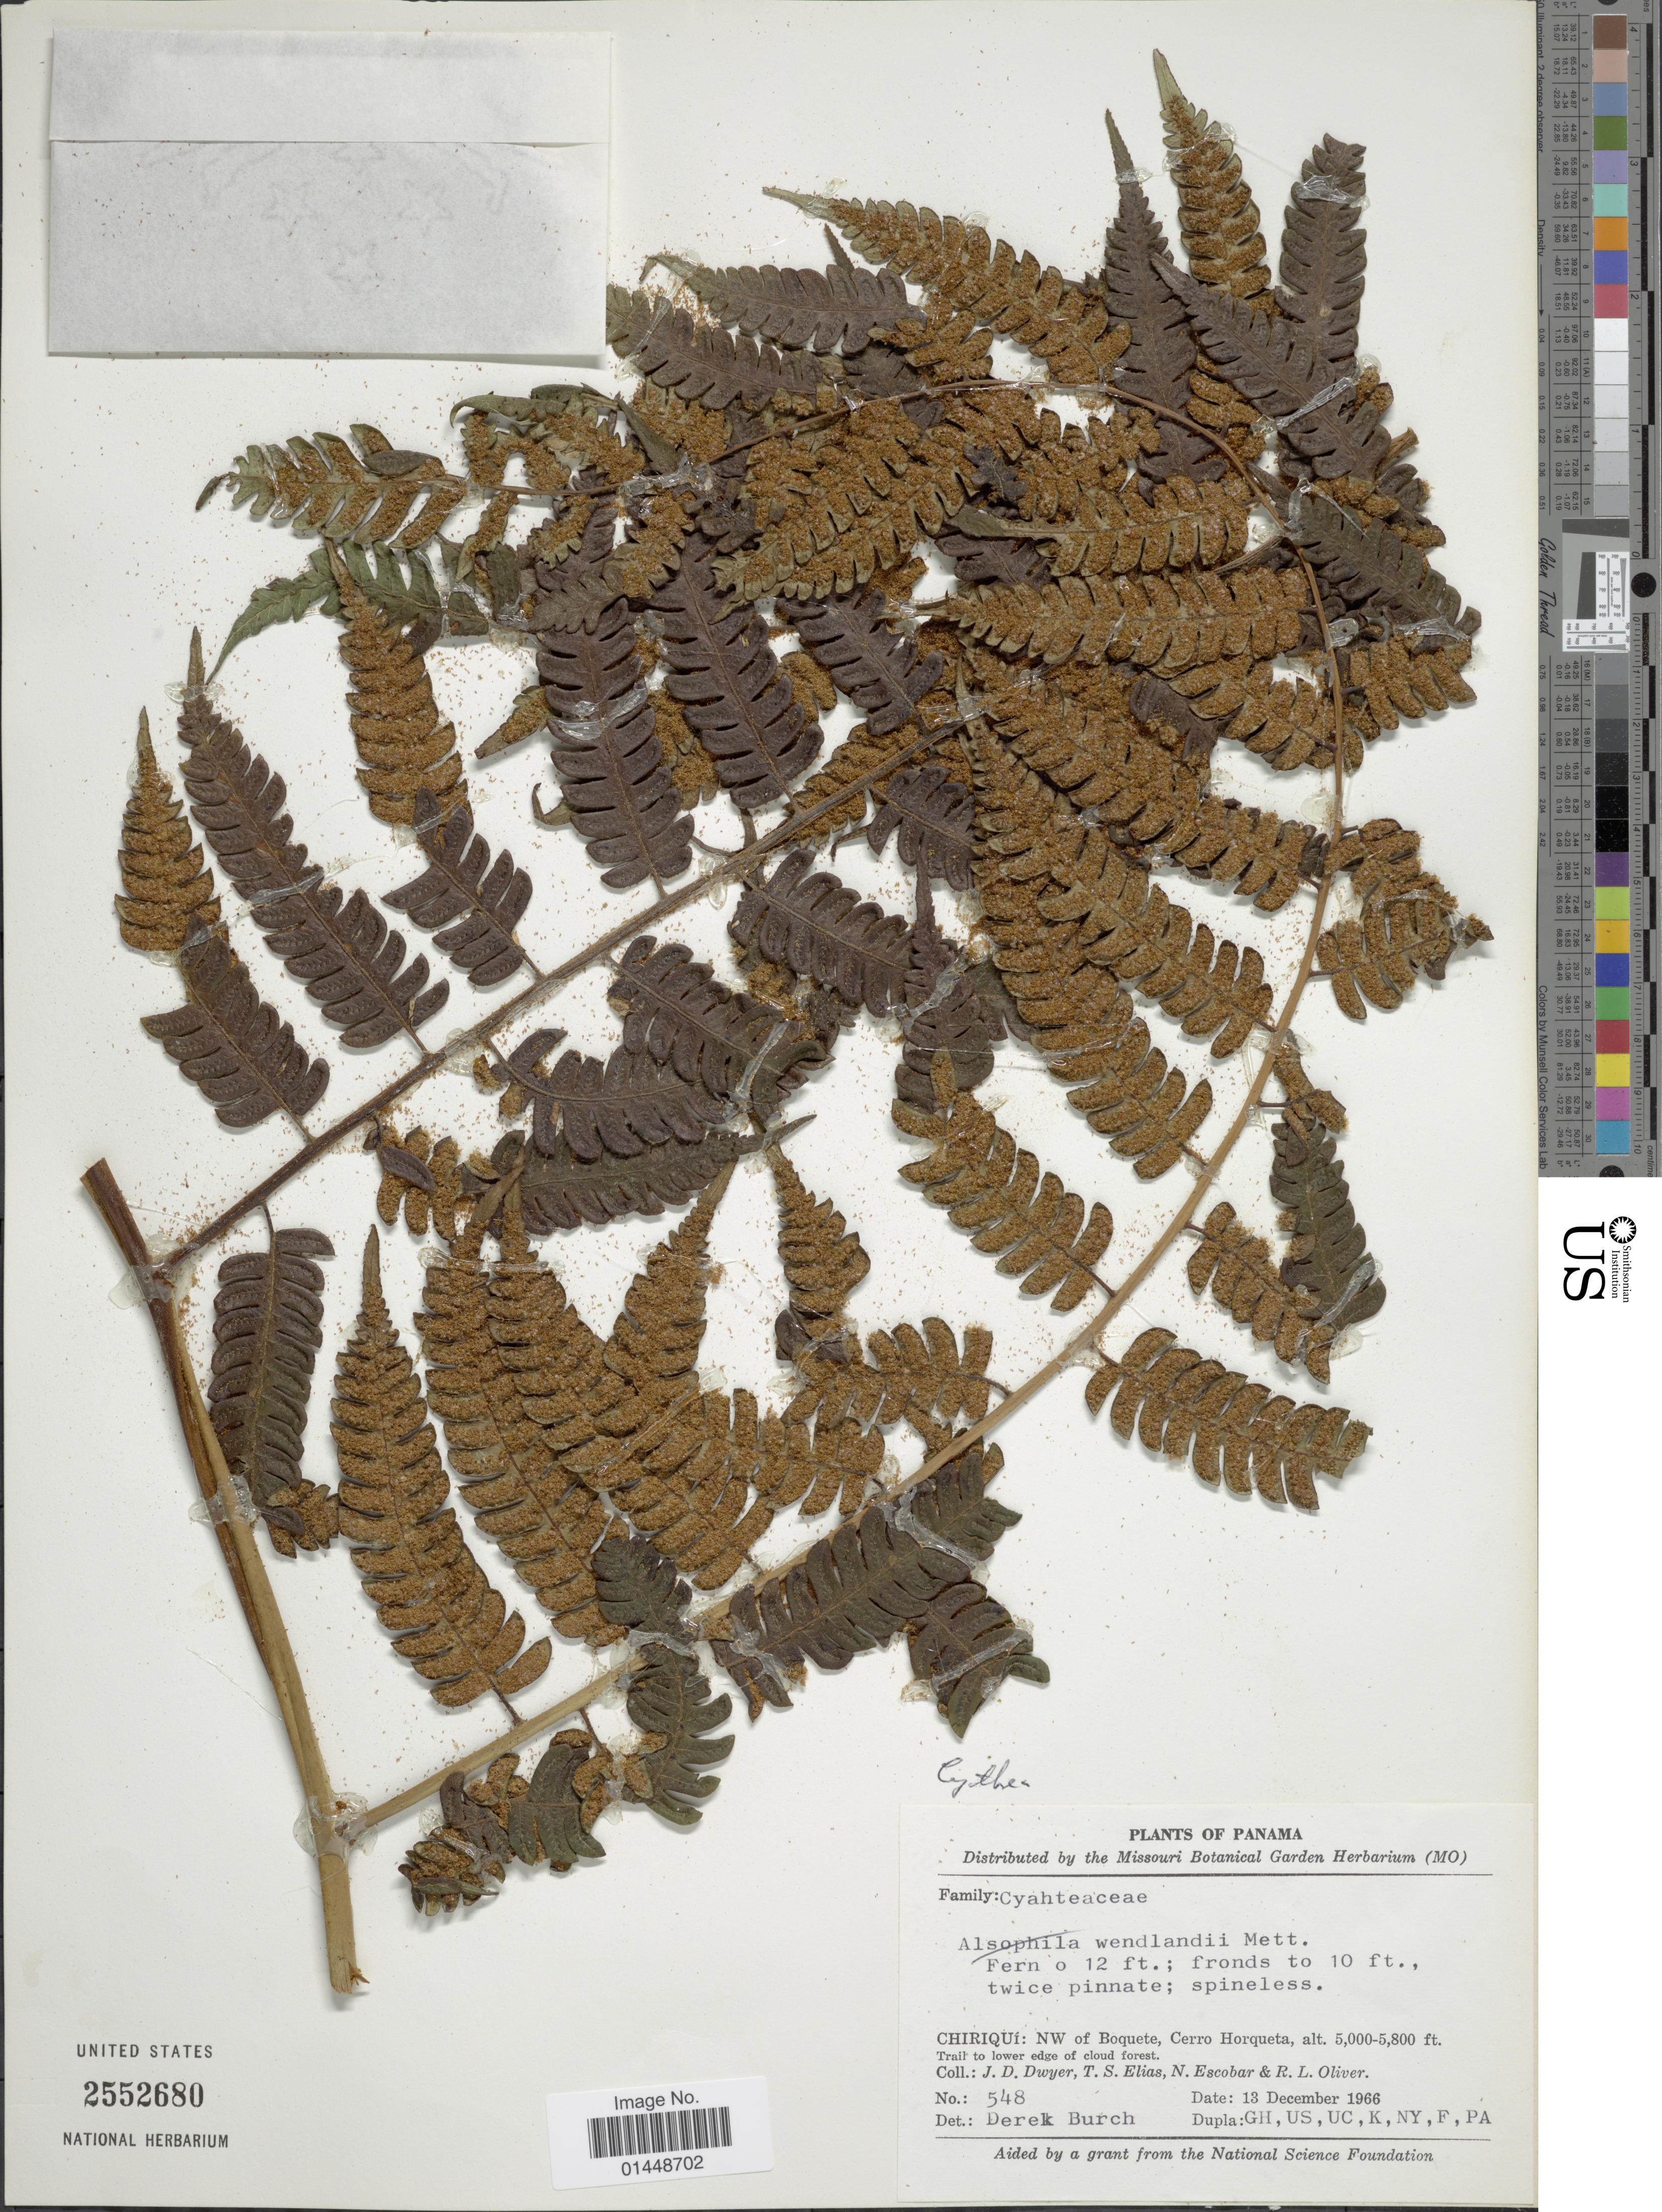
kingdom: Plantae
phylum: Tracheophyta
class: Polypodiopsida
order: Cyatheales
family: Cyatheaceae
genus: Cyathea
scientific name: Cyathea divergens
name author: Kunze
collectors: J. D. Dwyer, T. S. Elias, N. Escobar & R. Oliver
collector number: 548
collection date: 1966-12-13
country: Panama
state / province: Chiriqui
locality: Chiriquí: NW of Boquete, Cerro Horqueta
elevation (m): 1524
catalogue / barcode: US 2552680